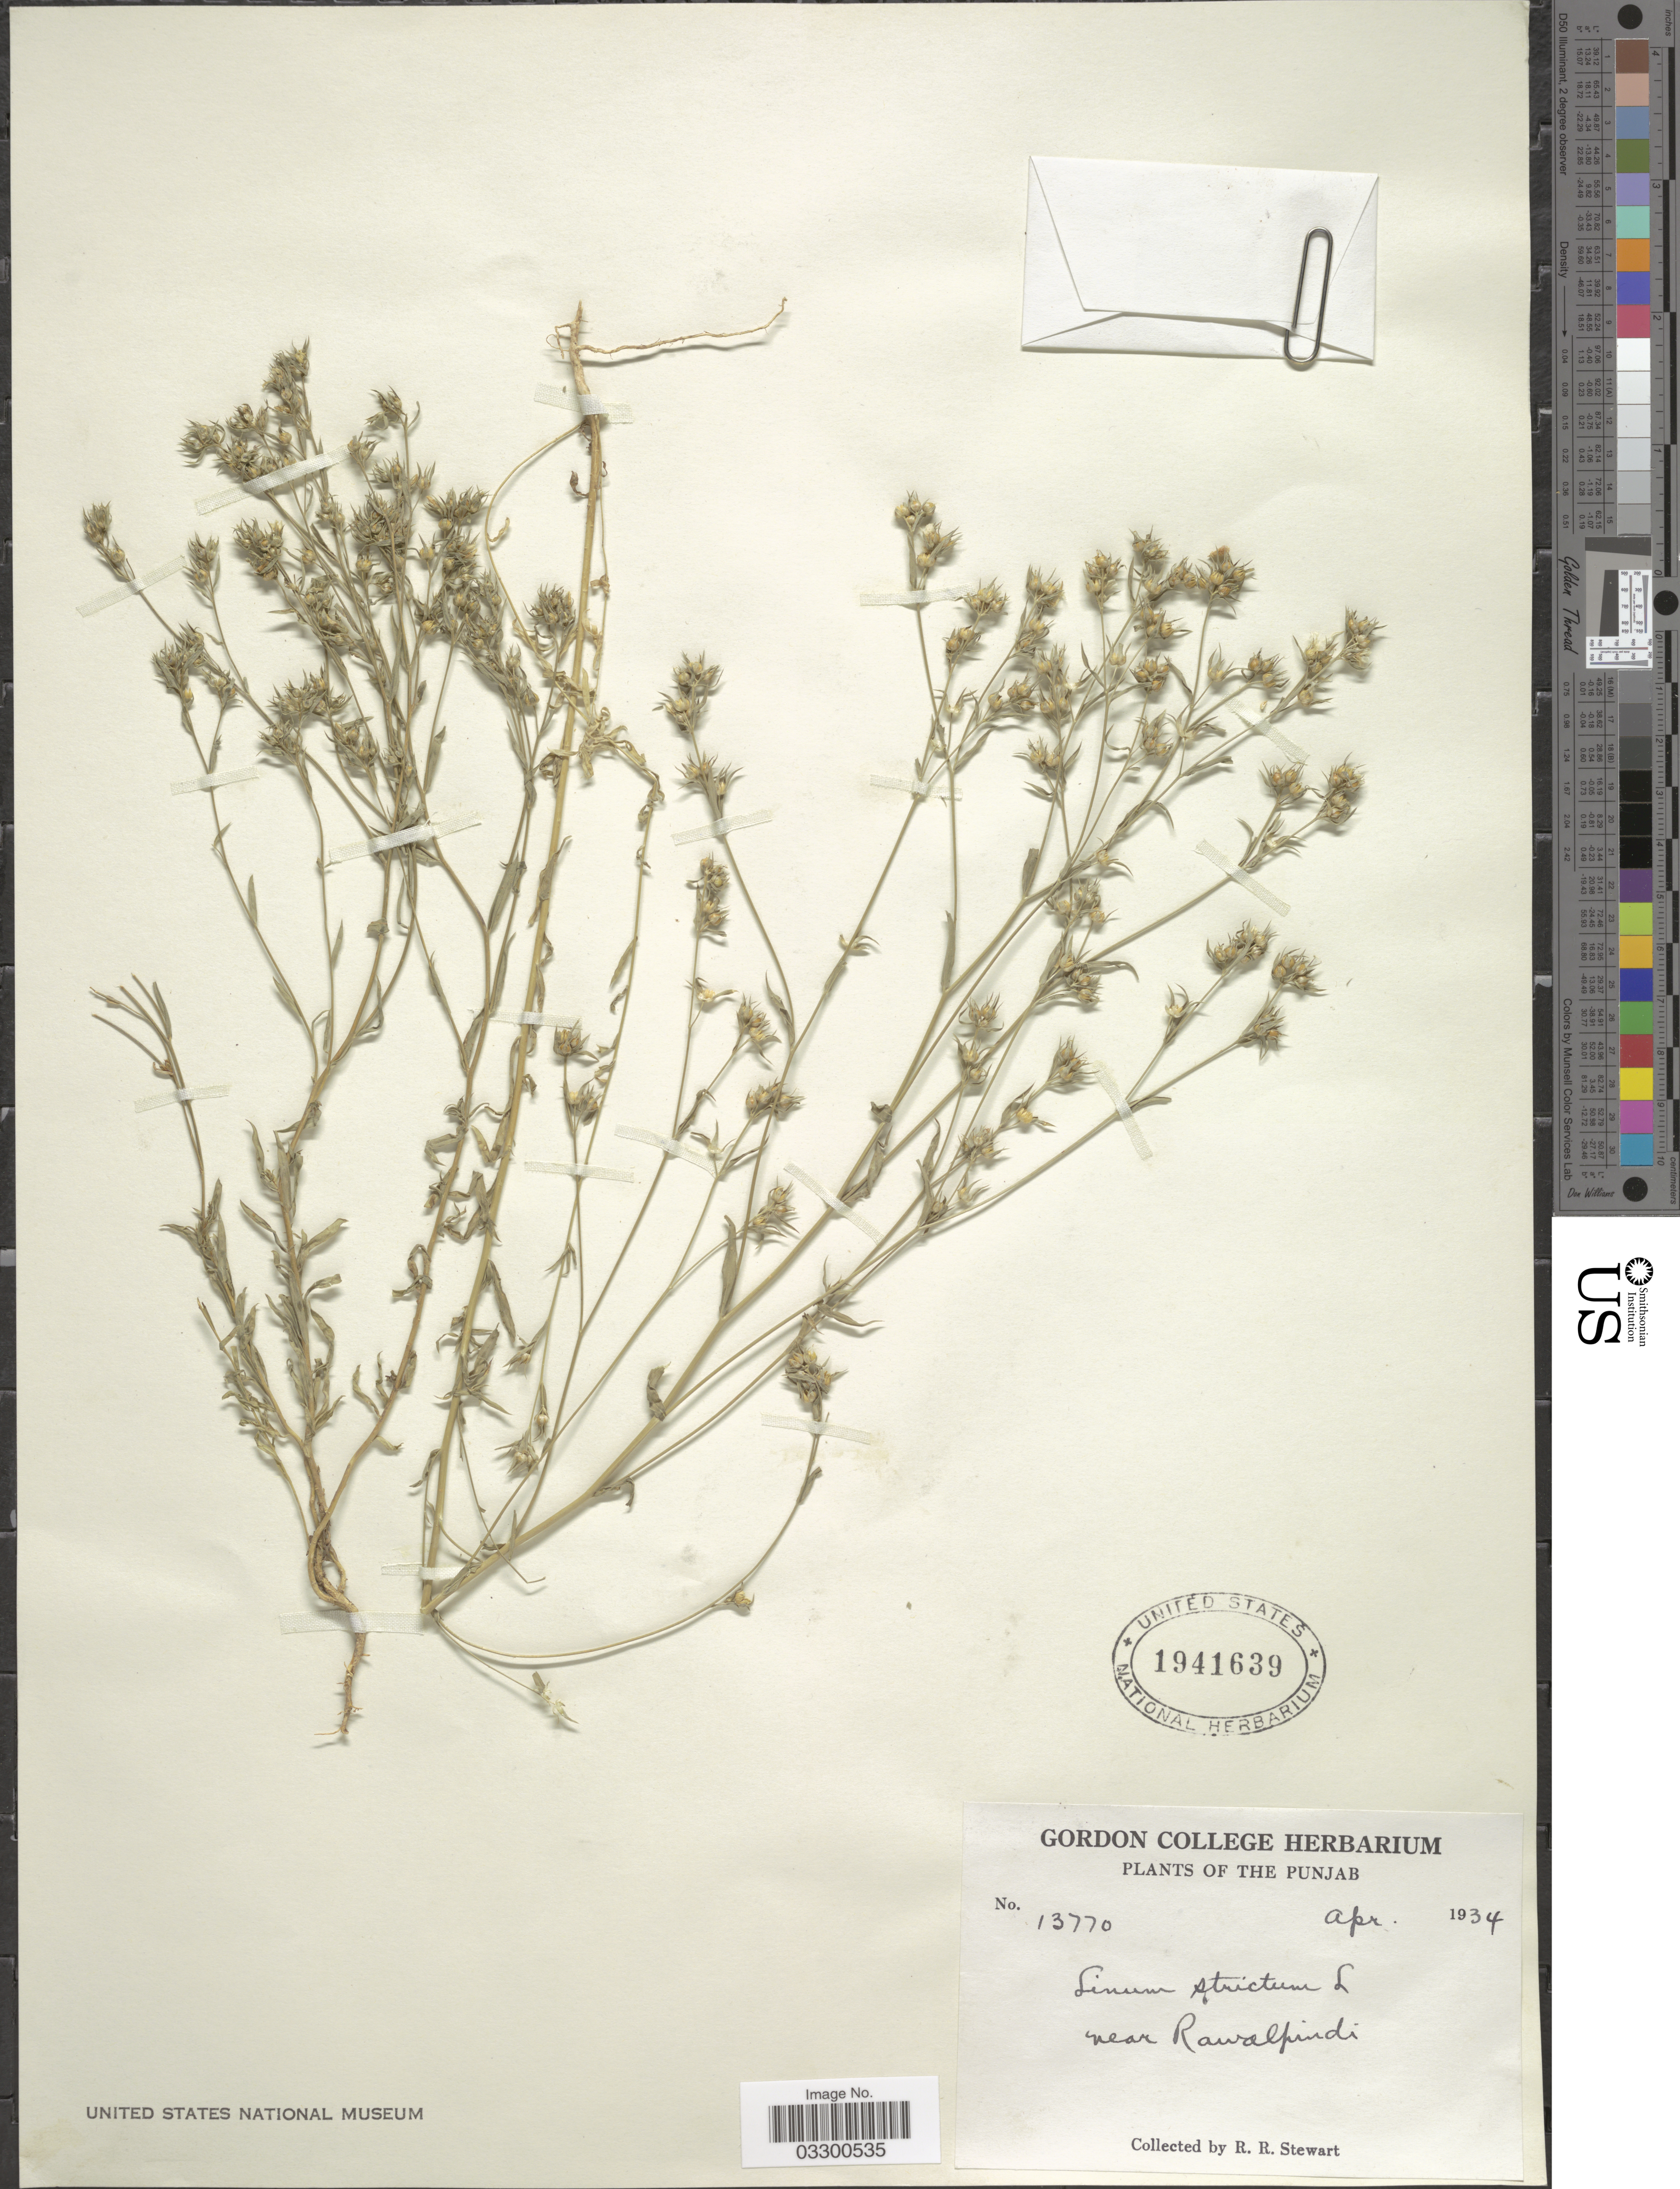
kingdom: Plantae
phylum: Tracheophyta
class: Magnoliopsida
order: Malpighiales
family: Linaceae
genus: Linum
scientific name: Linum strictum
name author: L.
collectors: R. Stewart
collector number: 13770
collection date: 1934-04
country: Pakistan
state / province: Punjab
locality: Near Rawalpindi.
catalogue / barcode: US 1941639